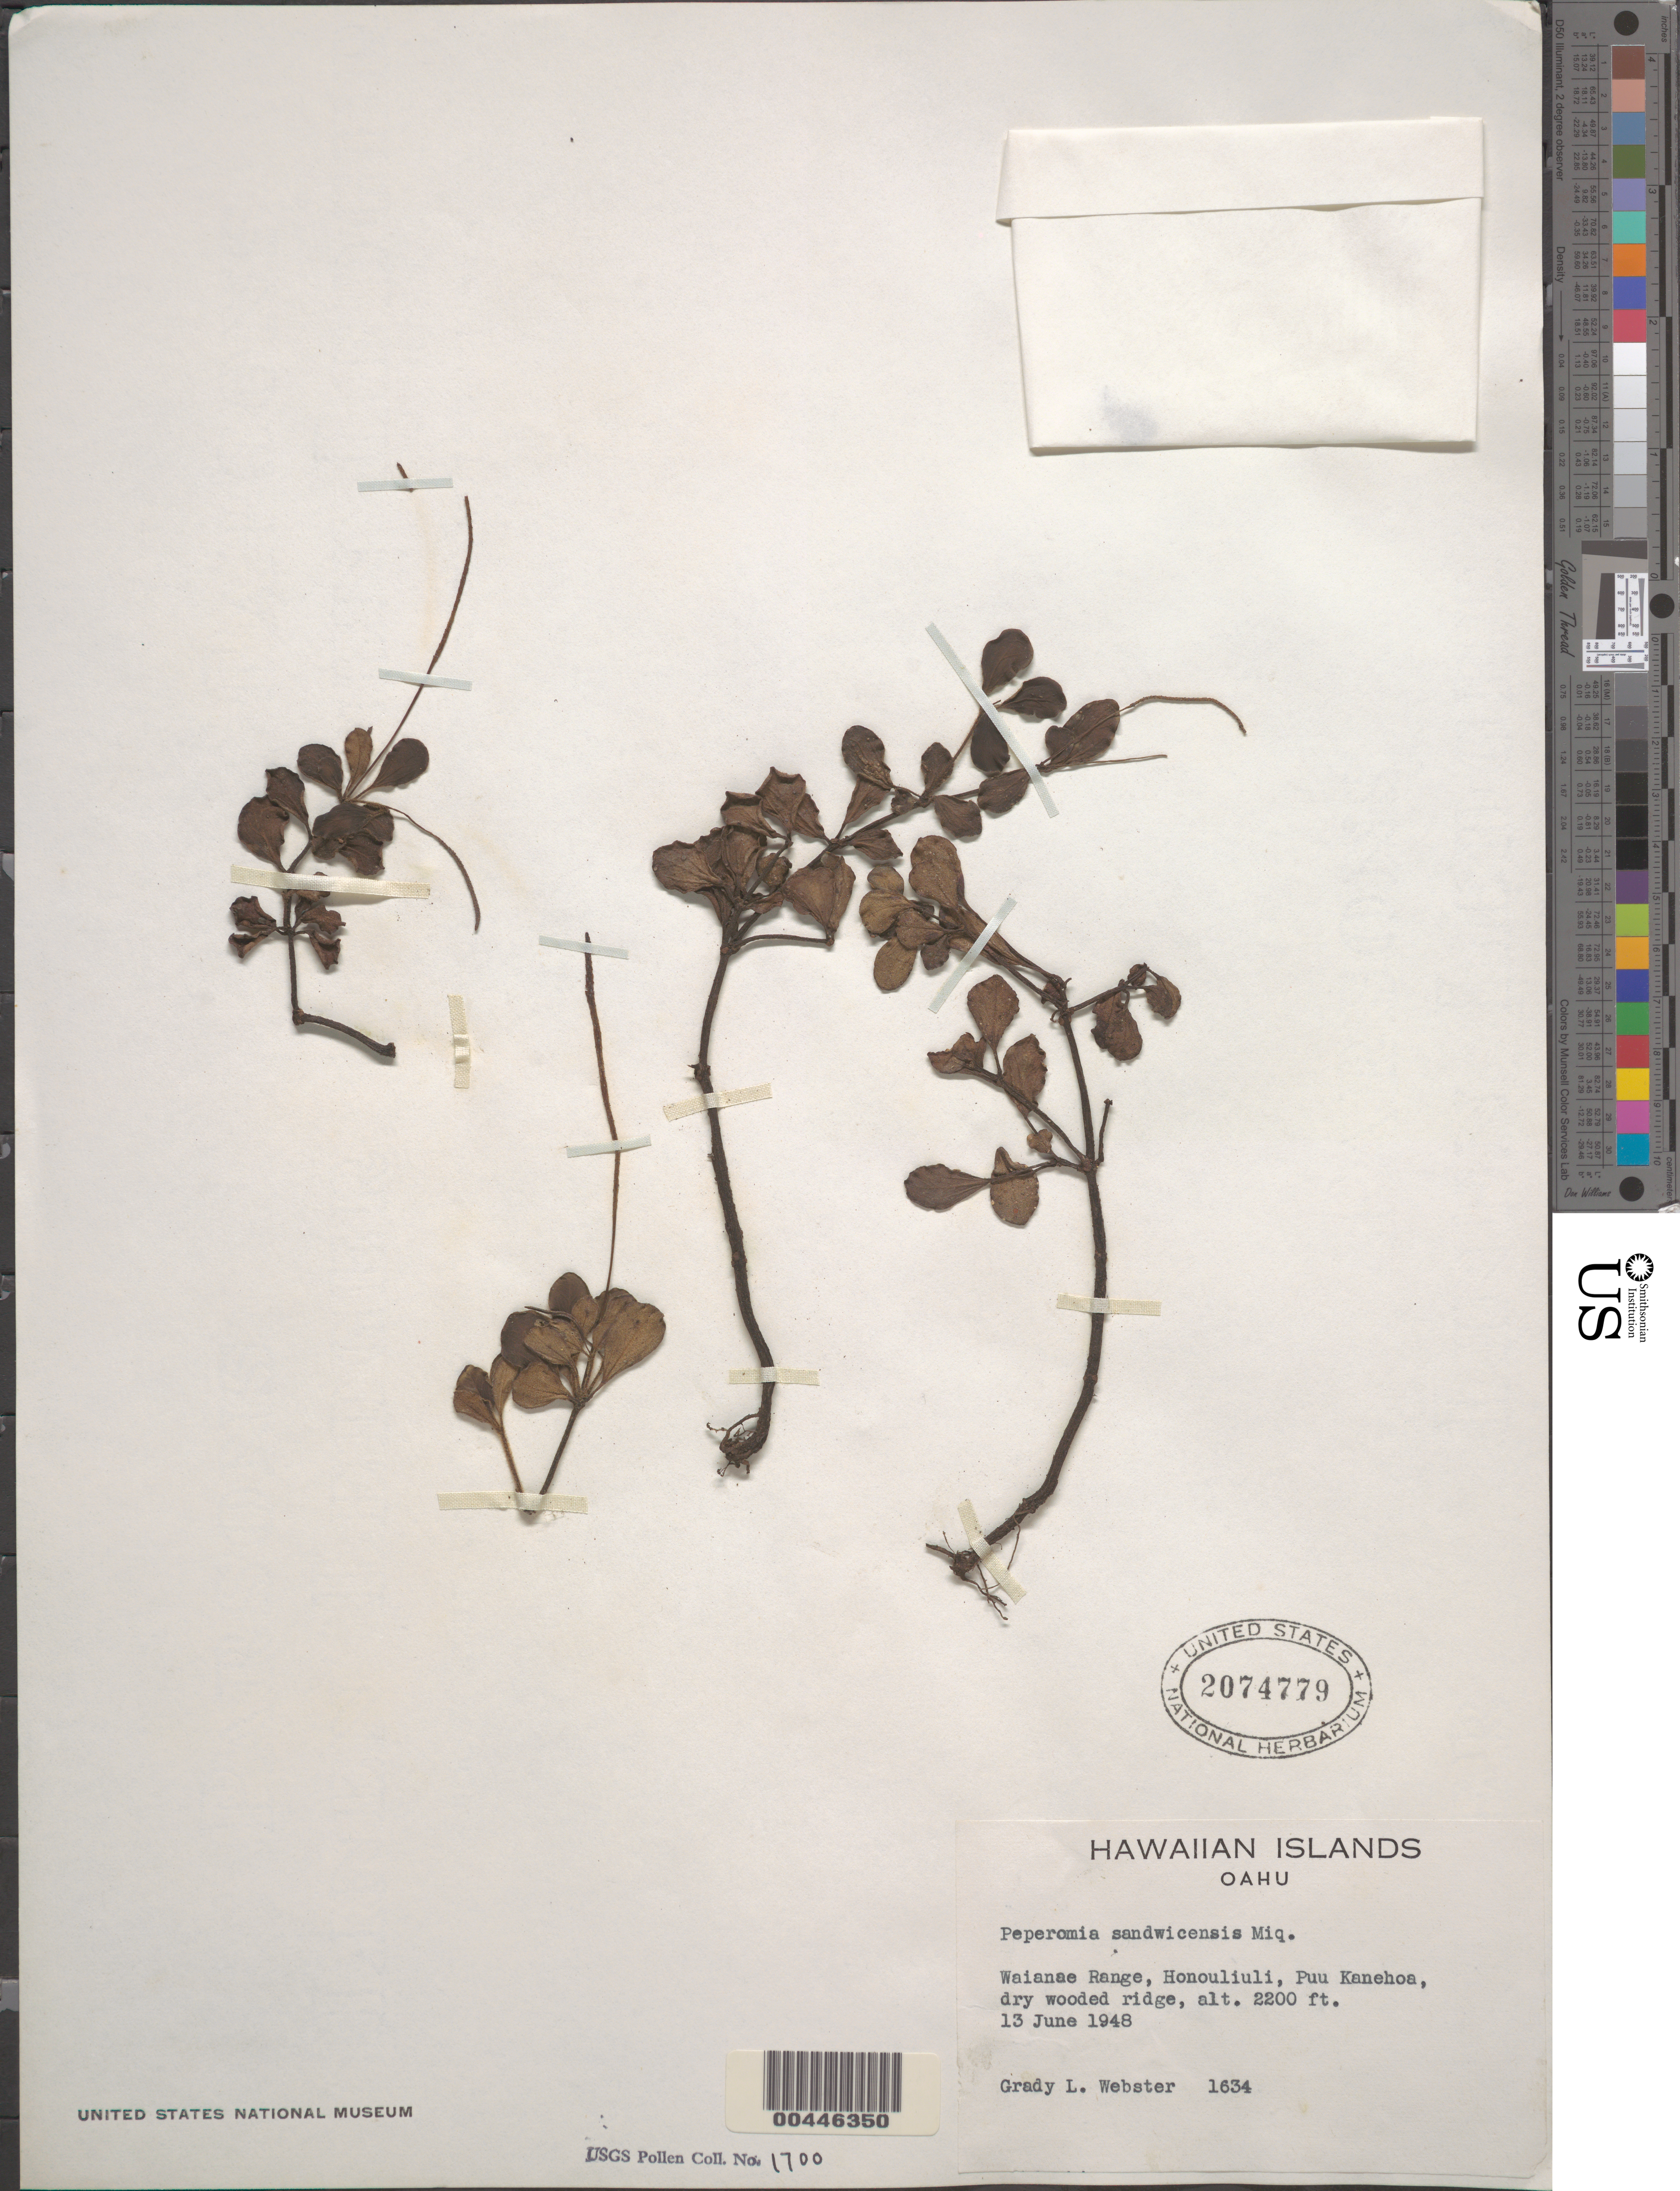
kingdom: Plantae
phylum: Tracheophyta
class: Magnoliopsida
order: Piperales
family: Piperaceae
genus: Peperomia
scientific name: Peperomia sandwicensis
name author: Miq.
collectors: G. L. Webster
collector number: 1634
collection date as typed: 13 Jun 1948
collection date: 1948-06-13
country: United States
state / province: Hawaii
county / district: Honolulu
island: Oahu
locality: Waianae Range, Honouliuli, Puu Kanehoa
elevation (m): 671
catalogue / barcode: US 2074779